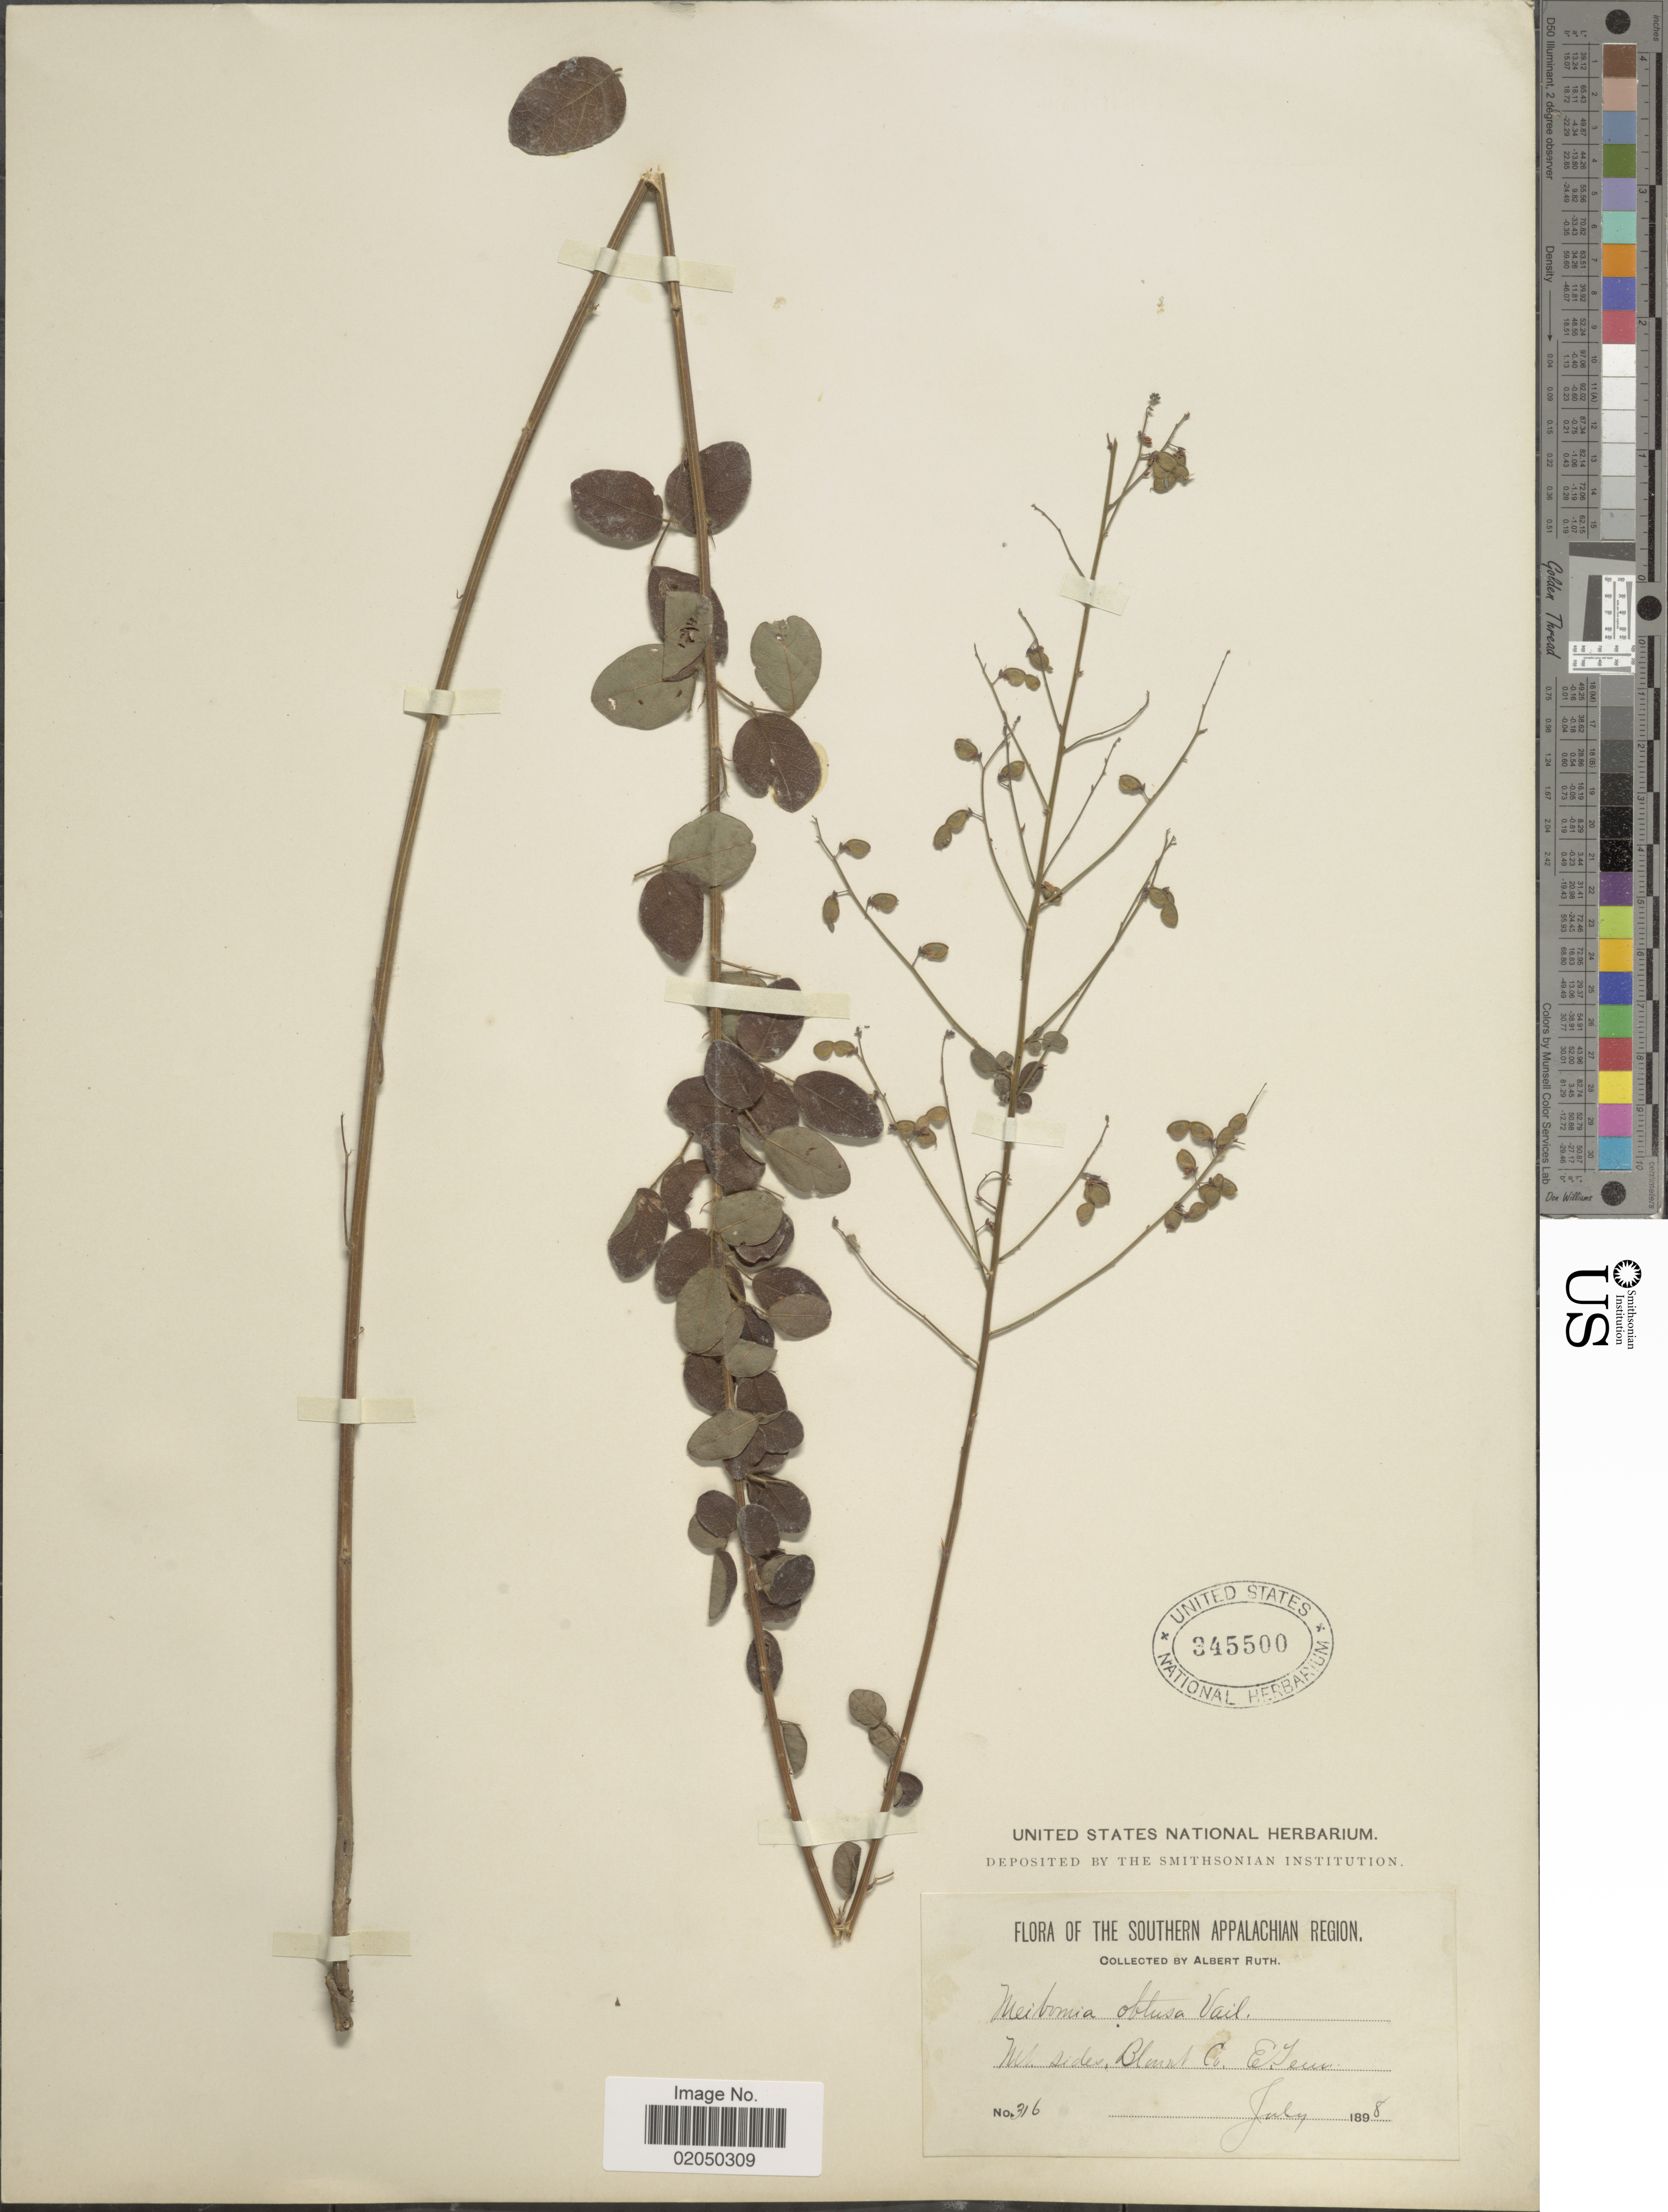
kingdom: Plantae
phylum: Tracheophyta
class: Magnoliopsida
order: Fabales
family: Fabaceae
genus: Desmodium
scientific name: Desmodium ciliare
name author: (Muhl. ex Willd.) DC.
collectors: A. Ruth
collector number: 316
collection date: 1898-07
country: United States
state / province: Tennessee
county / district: Blount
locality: Mt. sides, Blount Co, E. Tennessee. Southern Appalachian Region,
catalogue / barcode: US 345500